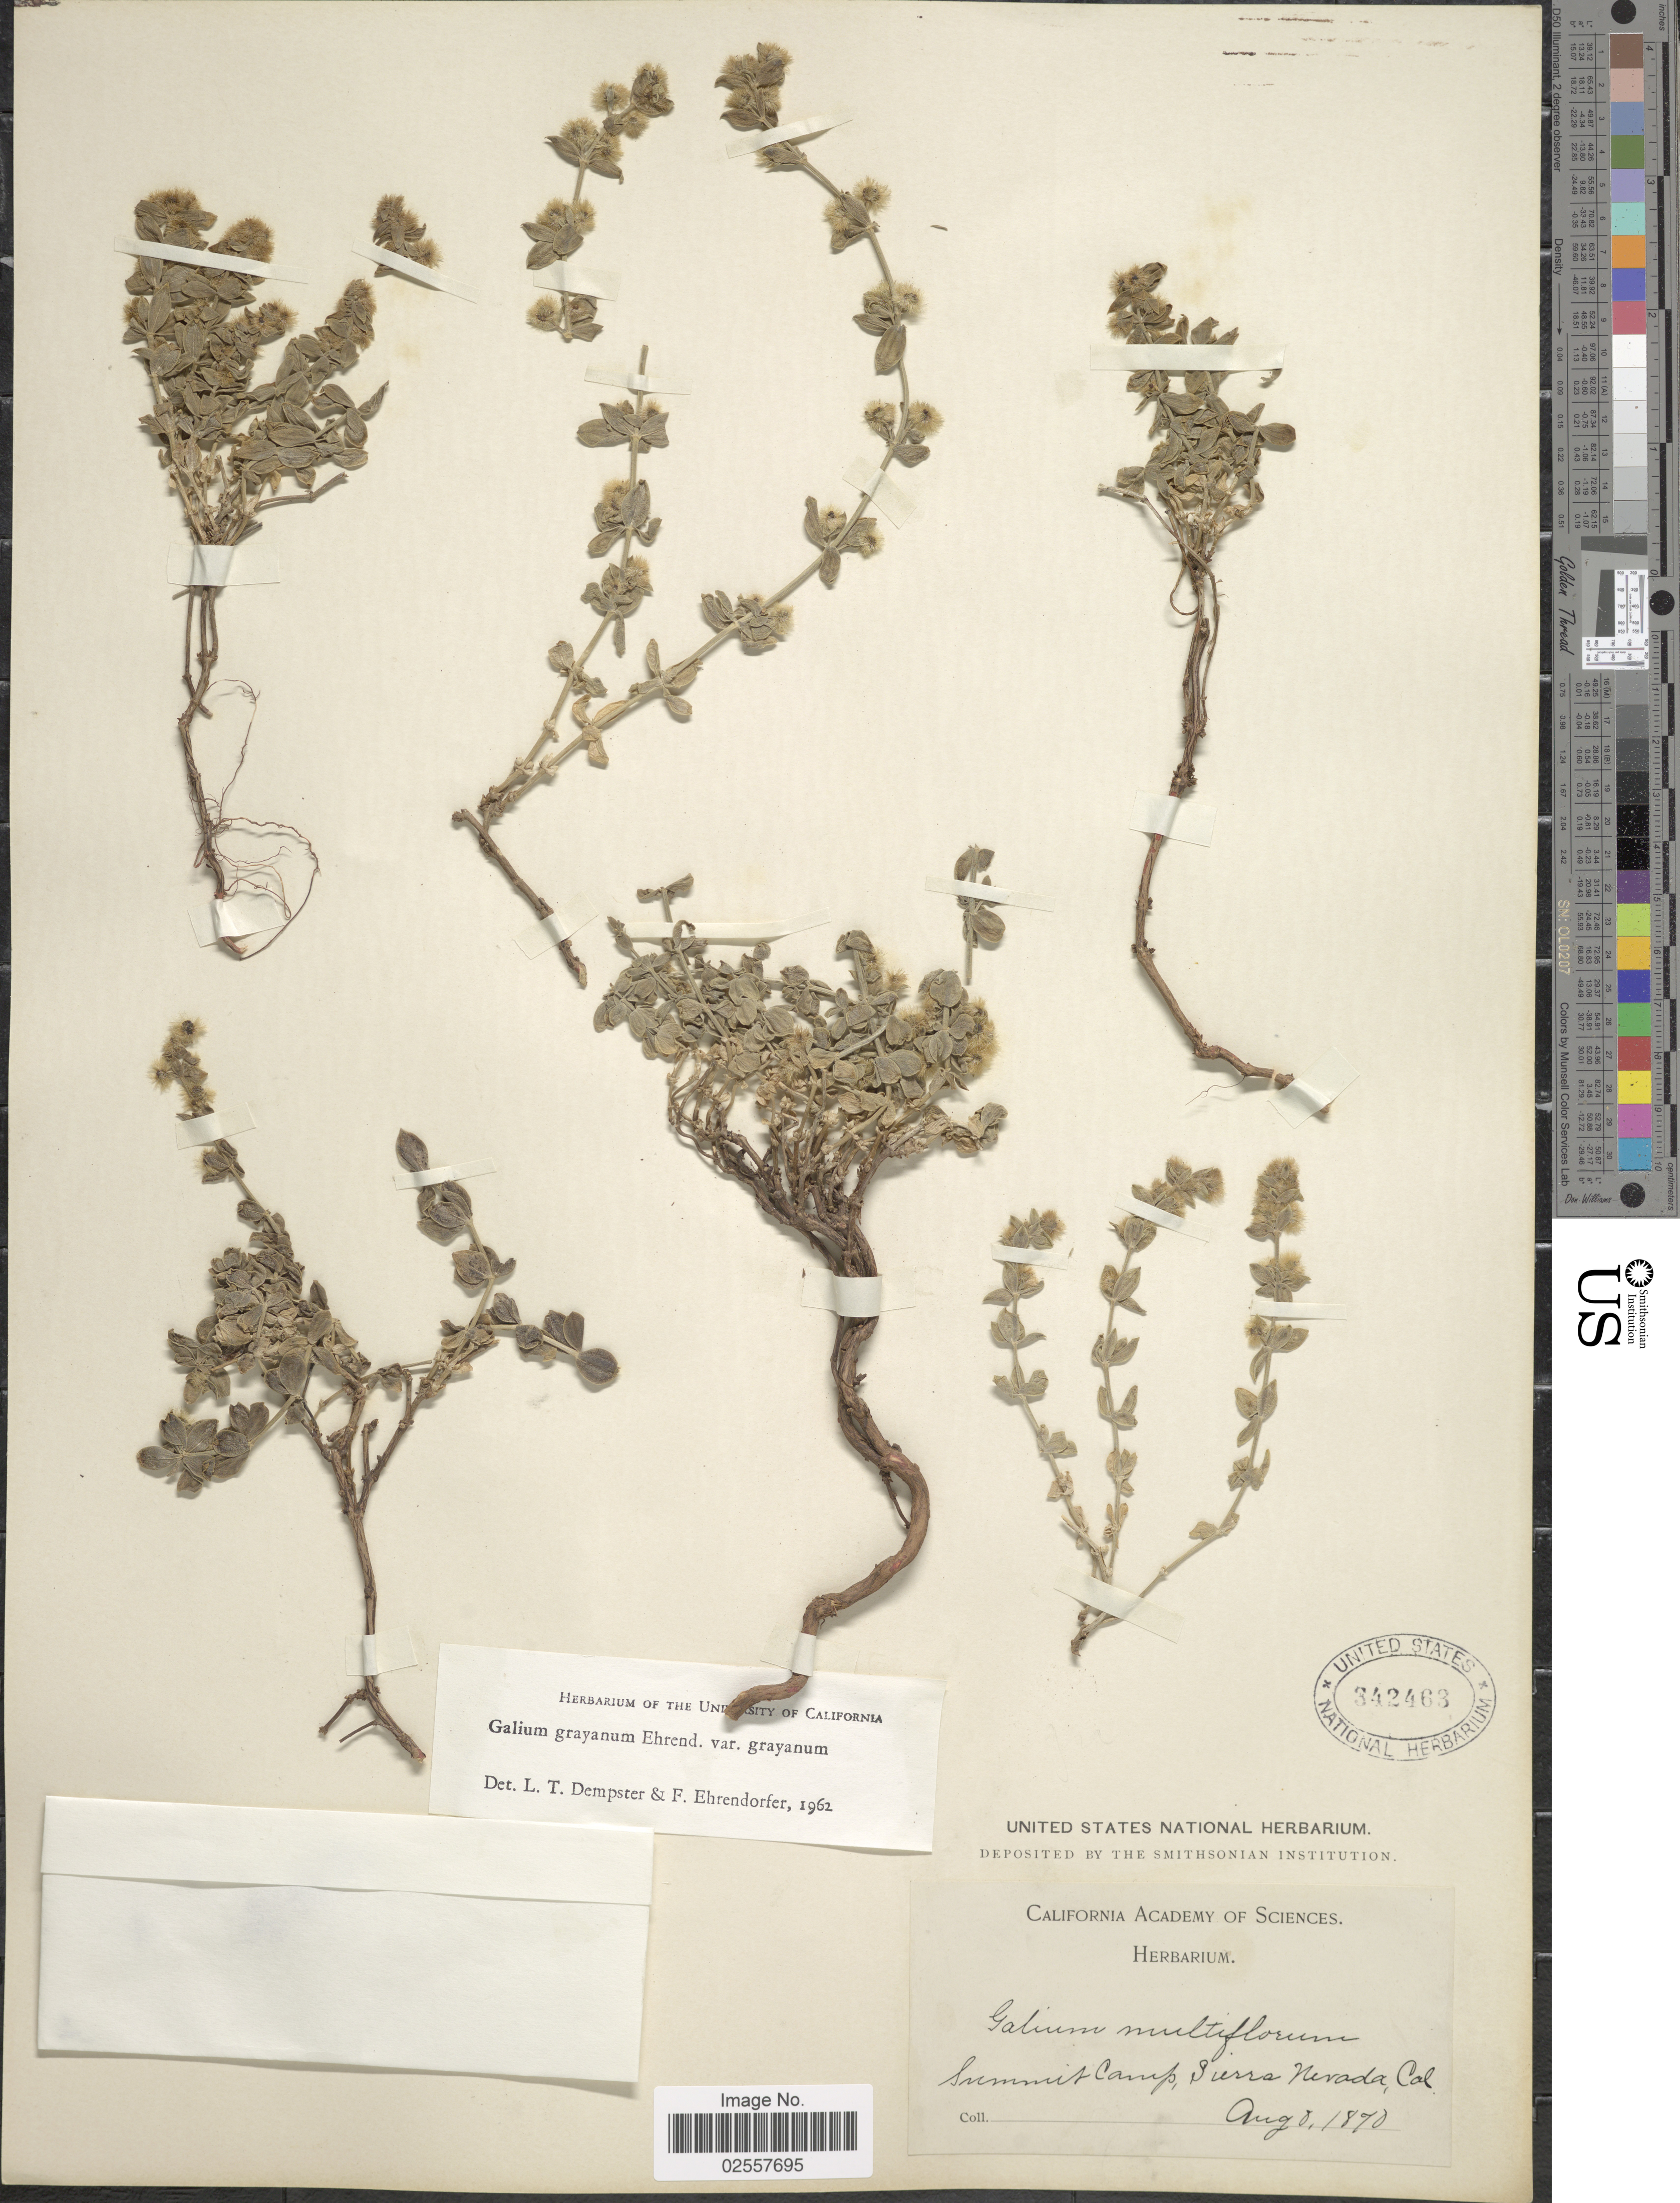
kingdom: Plantae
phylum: Tracheophyta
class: Magnoliopsida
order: Gentianales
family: Rubiaceae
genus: Galium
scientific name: Galium grayanum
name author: Ehrend.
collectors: ex herb. Cal. Academy of Sciences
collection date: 1870-08-08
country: United States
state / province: California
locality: Summit Camp, Sierra Nevada, Cal.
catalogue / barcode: US 342463